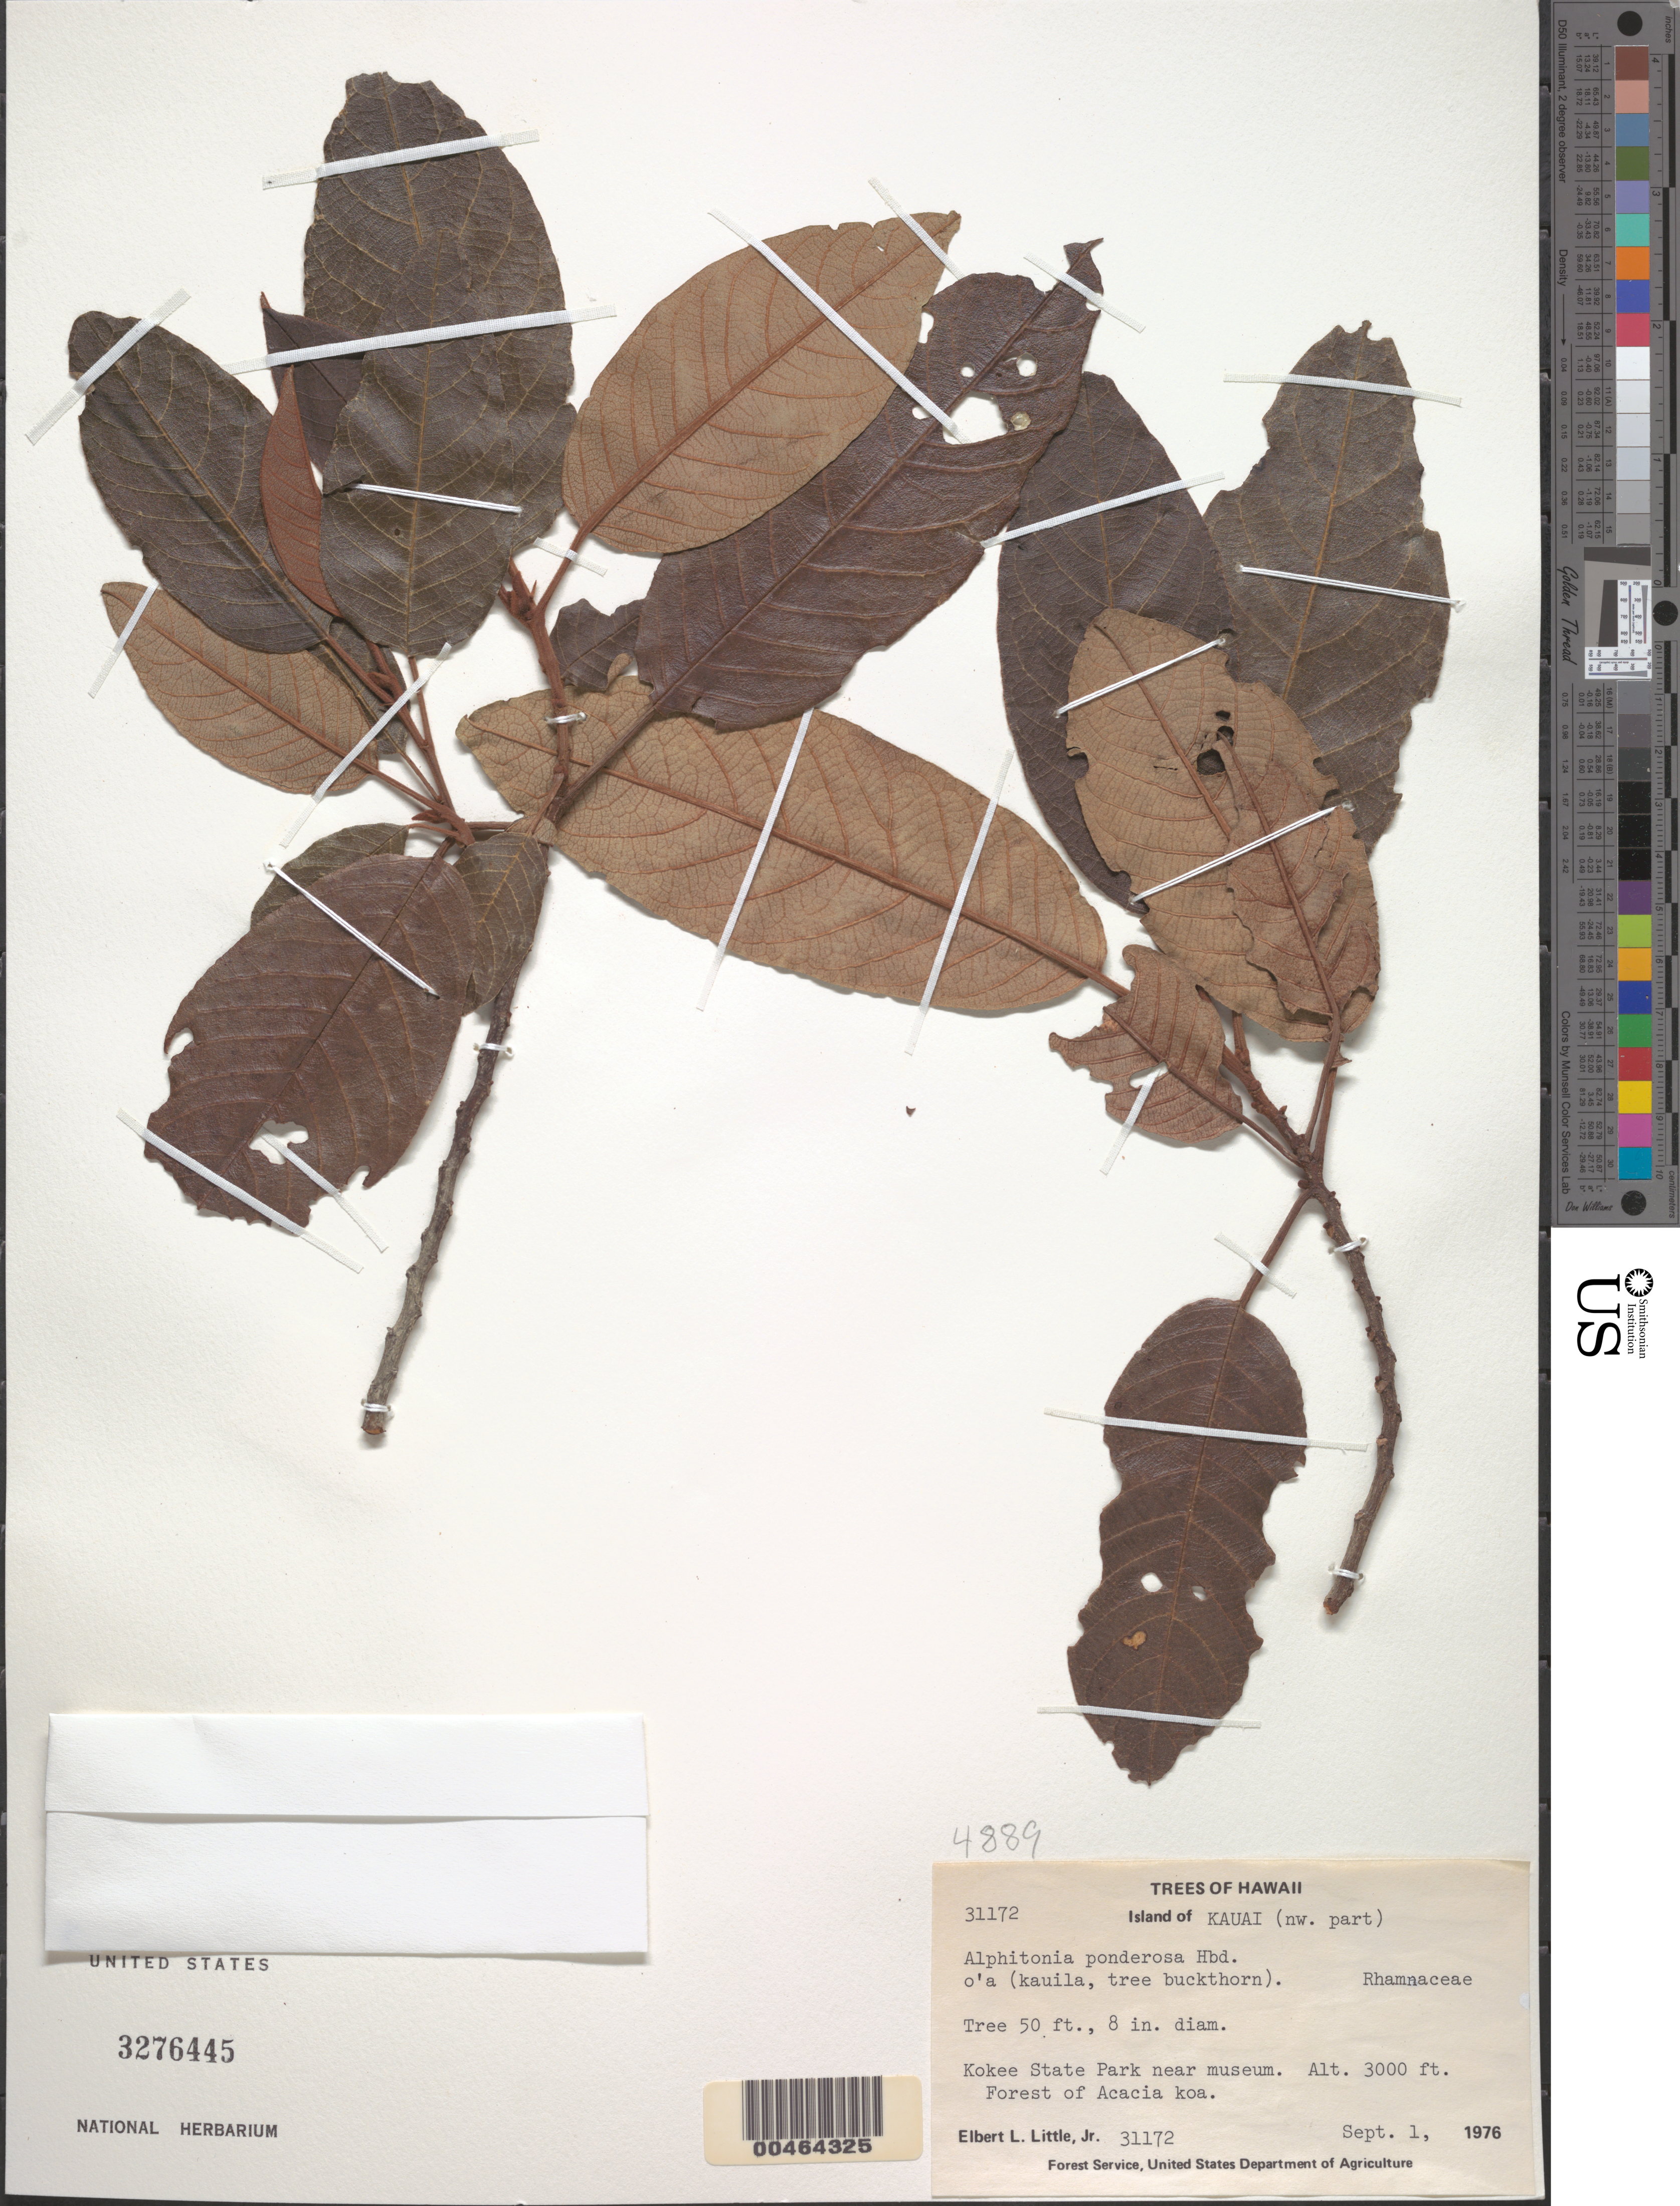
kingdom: Plantae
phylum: Tracheophyta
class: Magnoliopsida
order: Rosales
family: Rhamnaceae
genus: Alphitonia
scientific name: Alphitonia ponderosa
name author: Hillebr.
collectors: E. L. Little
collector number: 31172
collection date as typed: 1 Sep 1976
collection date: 1976-09-01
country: United States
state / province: Hawaii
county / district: Kauai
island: Kaua'i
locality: Kokee State Park near museum. NW part of Kauai.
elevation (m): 914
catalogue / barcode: US 3276445